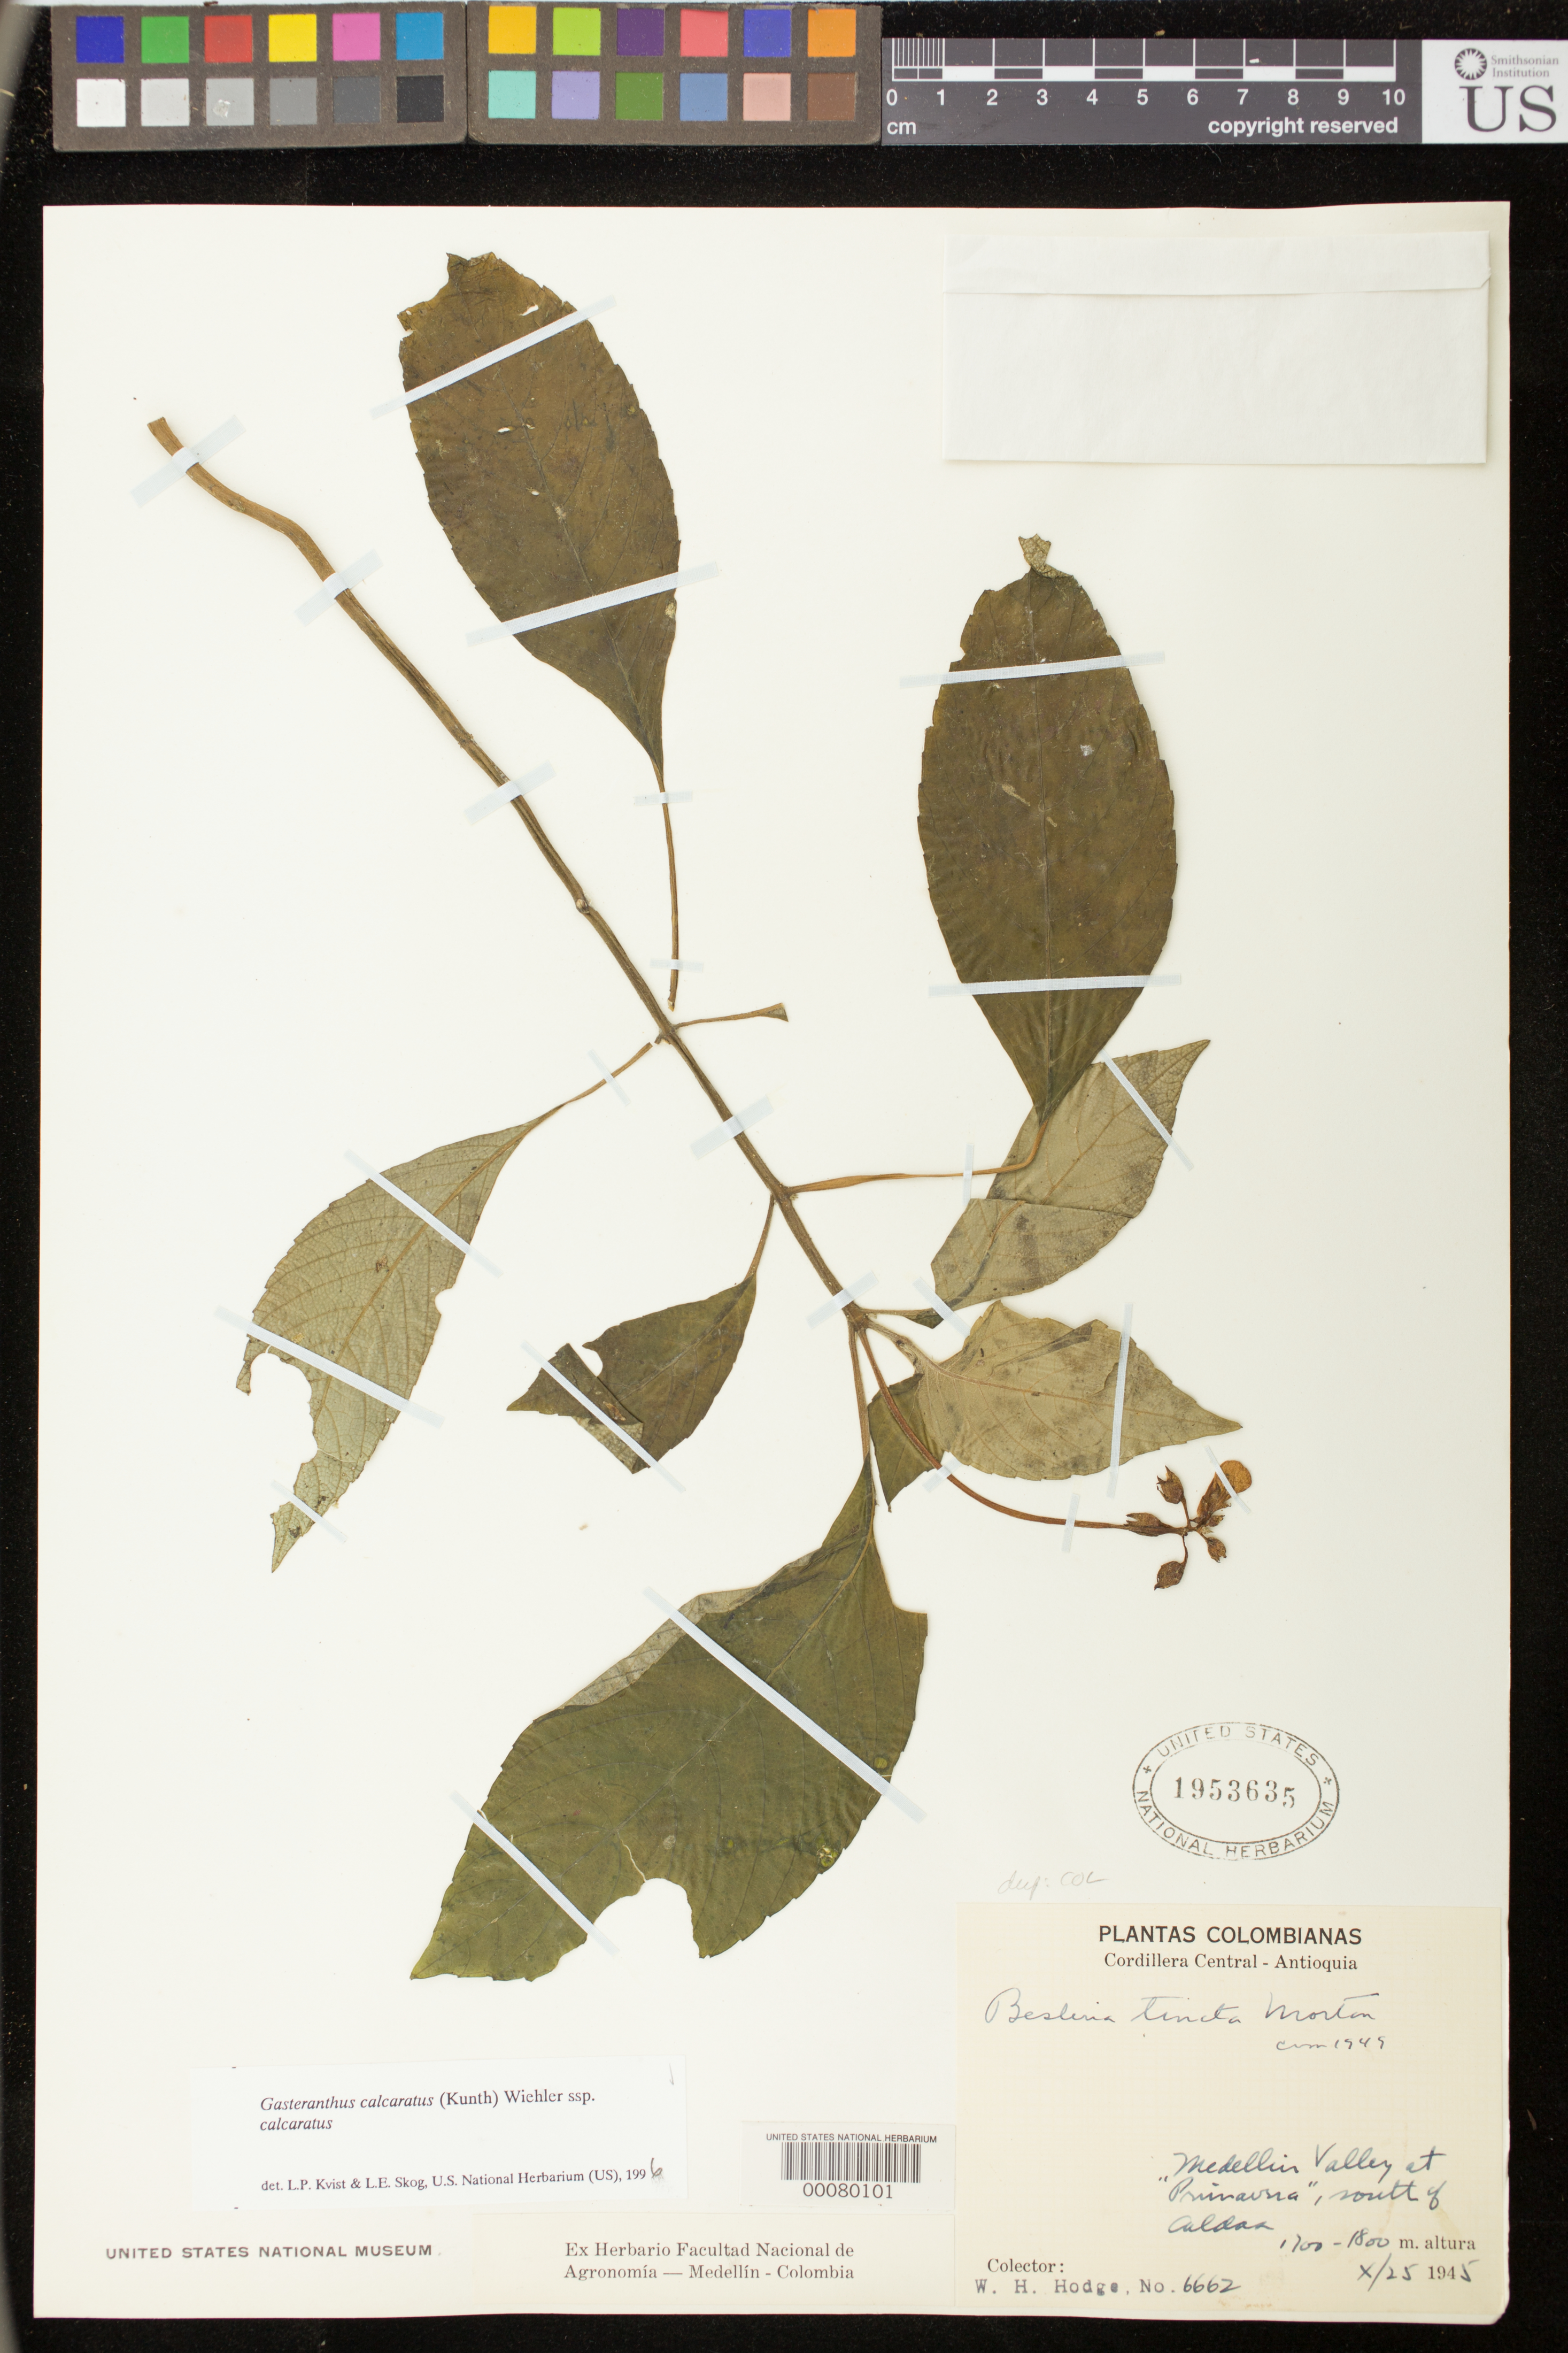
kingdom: Plantae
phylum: Tracheophyta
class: Magnoliopsida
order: Lamiales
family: Gesneriaceae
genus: Gasteranthus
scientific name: Gasteranthus calcaratus subsp. calcaratus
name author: (Kunth) Wiehler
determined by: Skog, Laurence E.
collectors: W. Hodge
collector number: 6662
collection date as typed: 25 Oct 1945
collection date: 1945-10-25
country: Colombia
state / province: Antioquia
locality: Cordillera Central, Medellin Valley at "Primavera", S of Caldas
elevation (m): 1700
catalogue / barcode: US 1953635